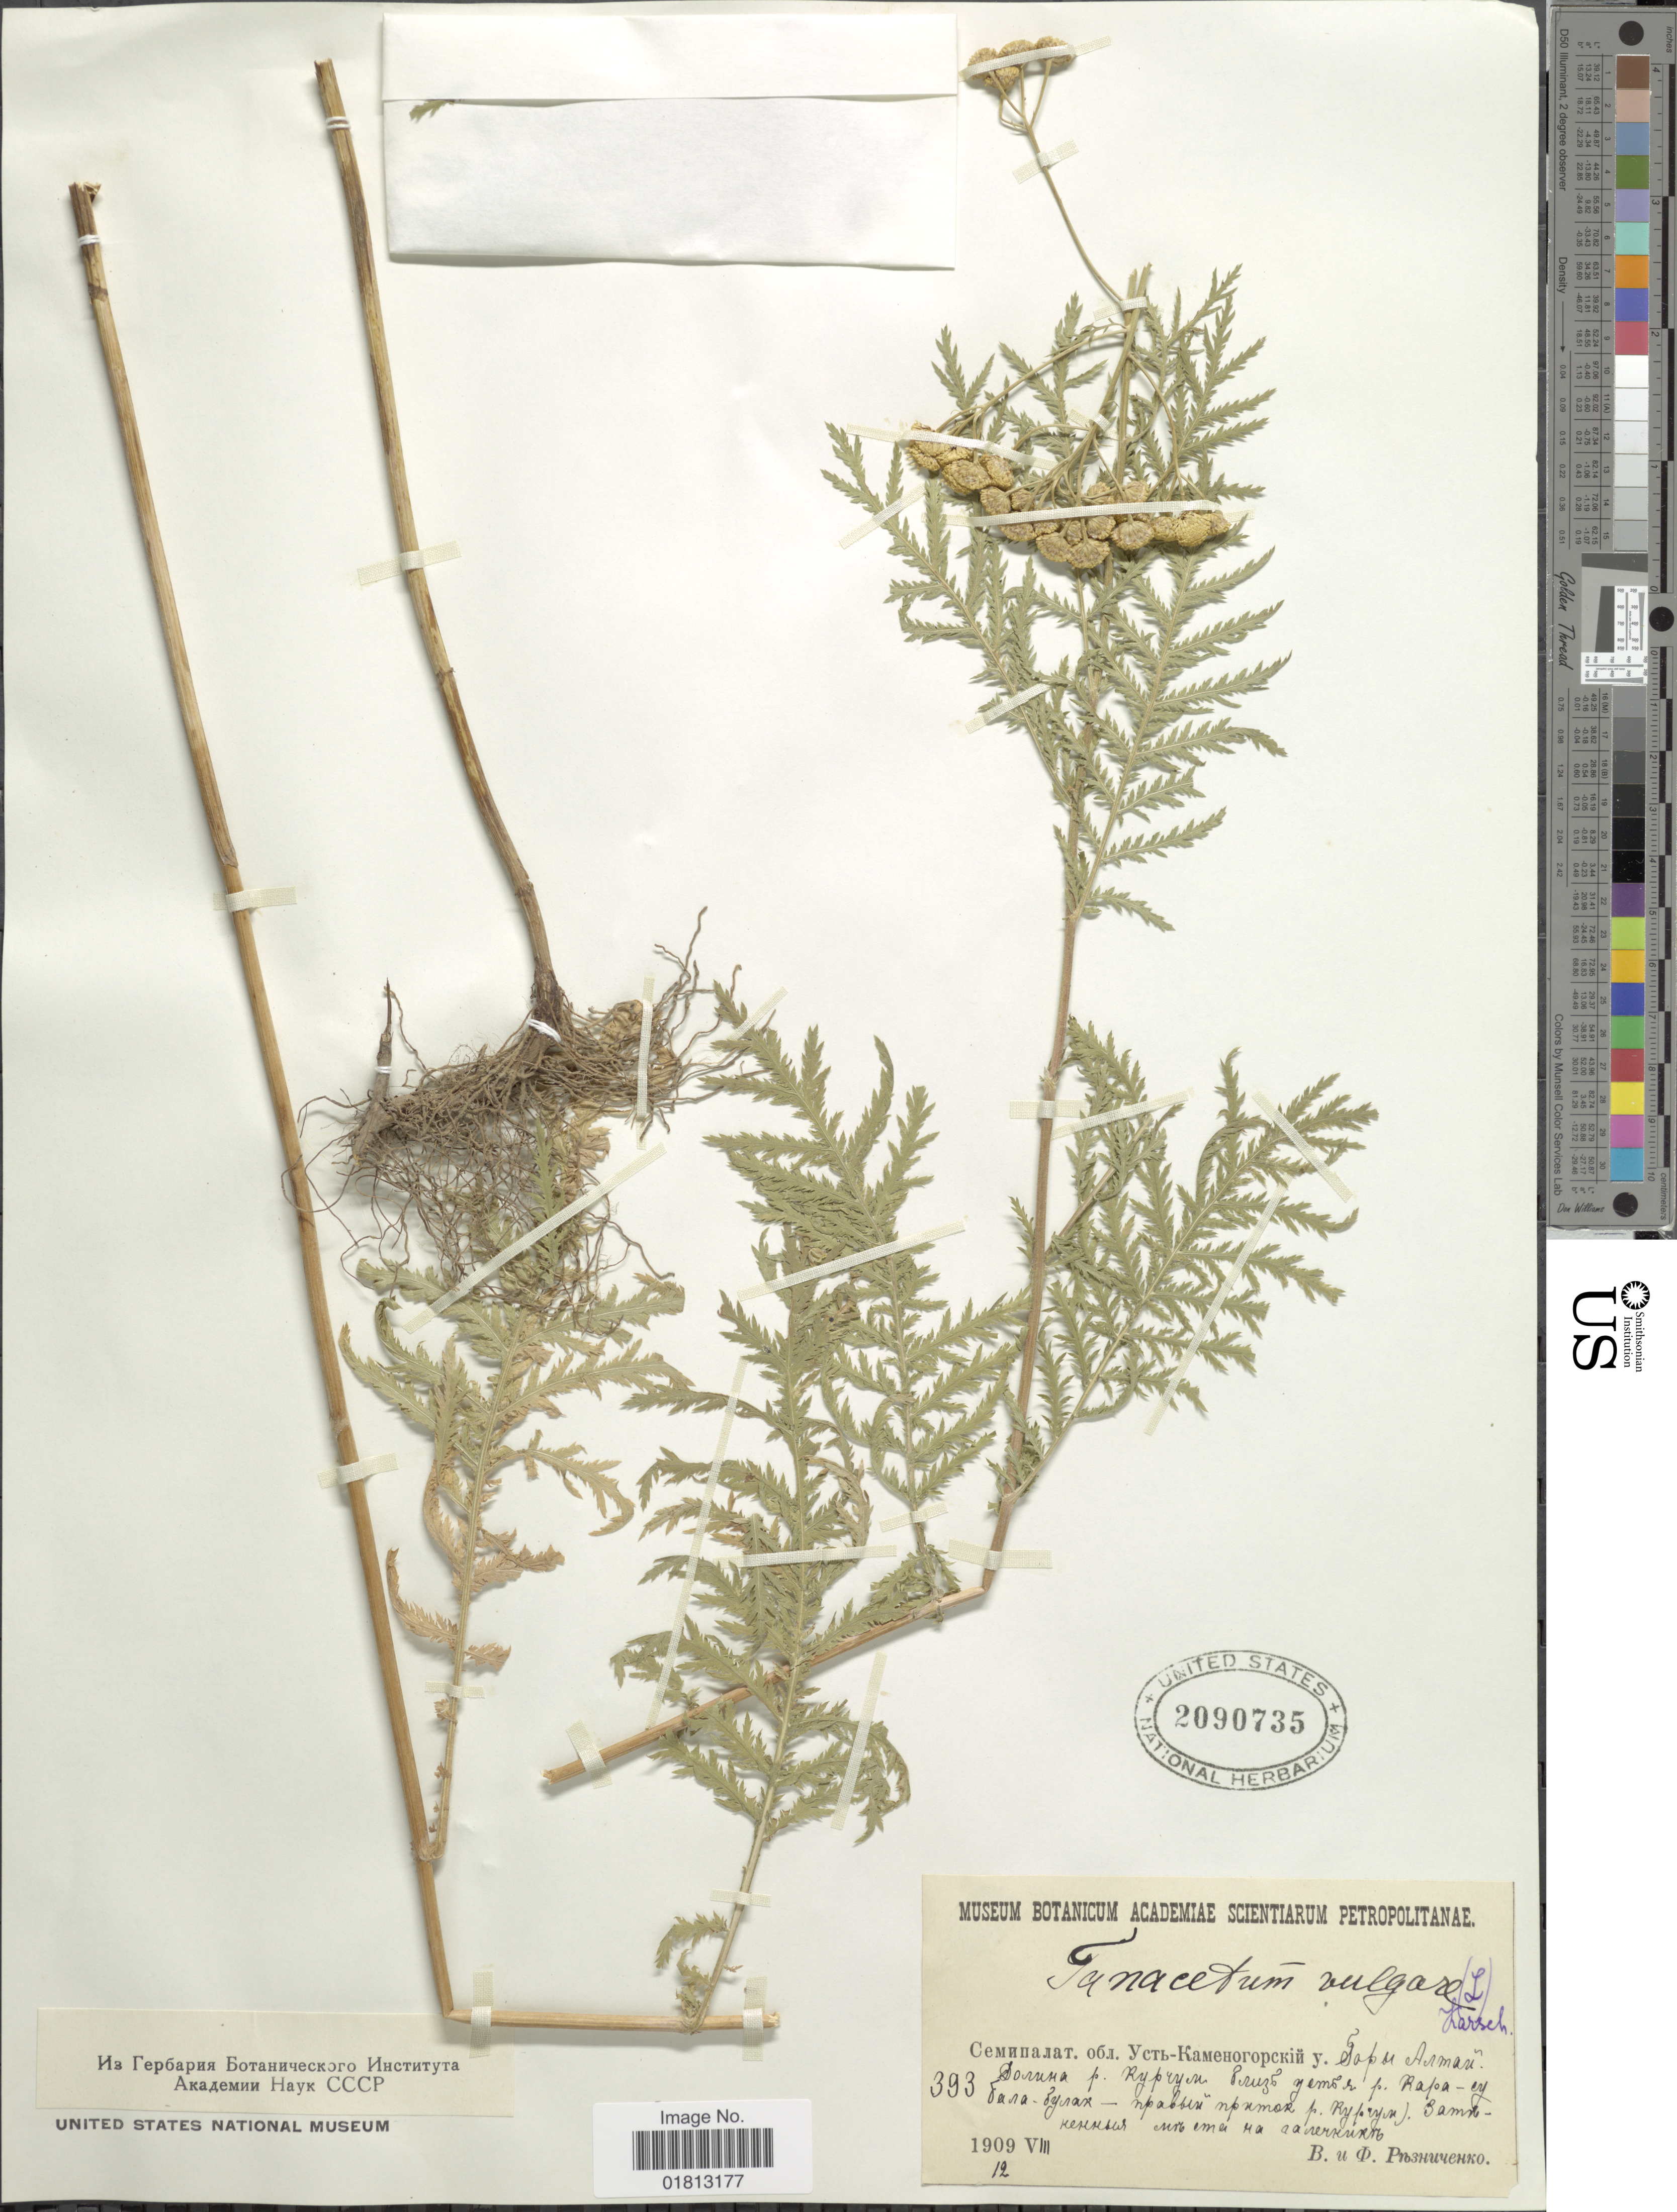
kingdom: Plantae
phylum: Tracheophyta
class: Magnoliopsida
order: Asterales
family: Asteraceae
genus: Tanacetum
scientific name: Tanacetum vulgare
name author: L.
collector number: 393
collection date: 1909-08-12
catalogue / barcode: US 2090735